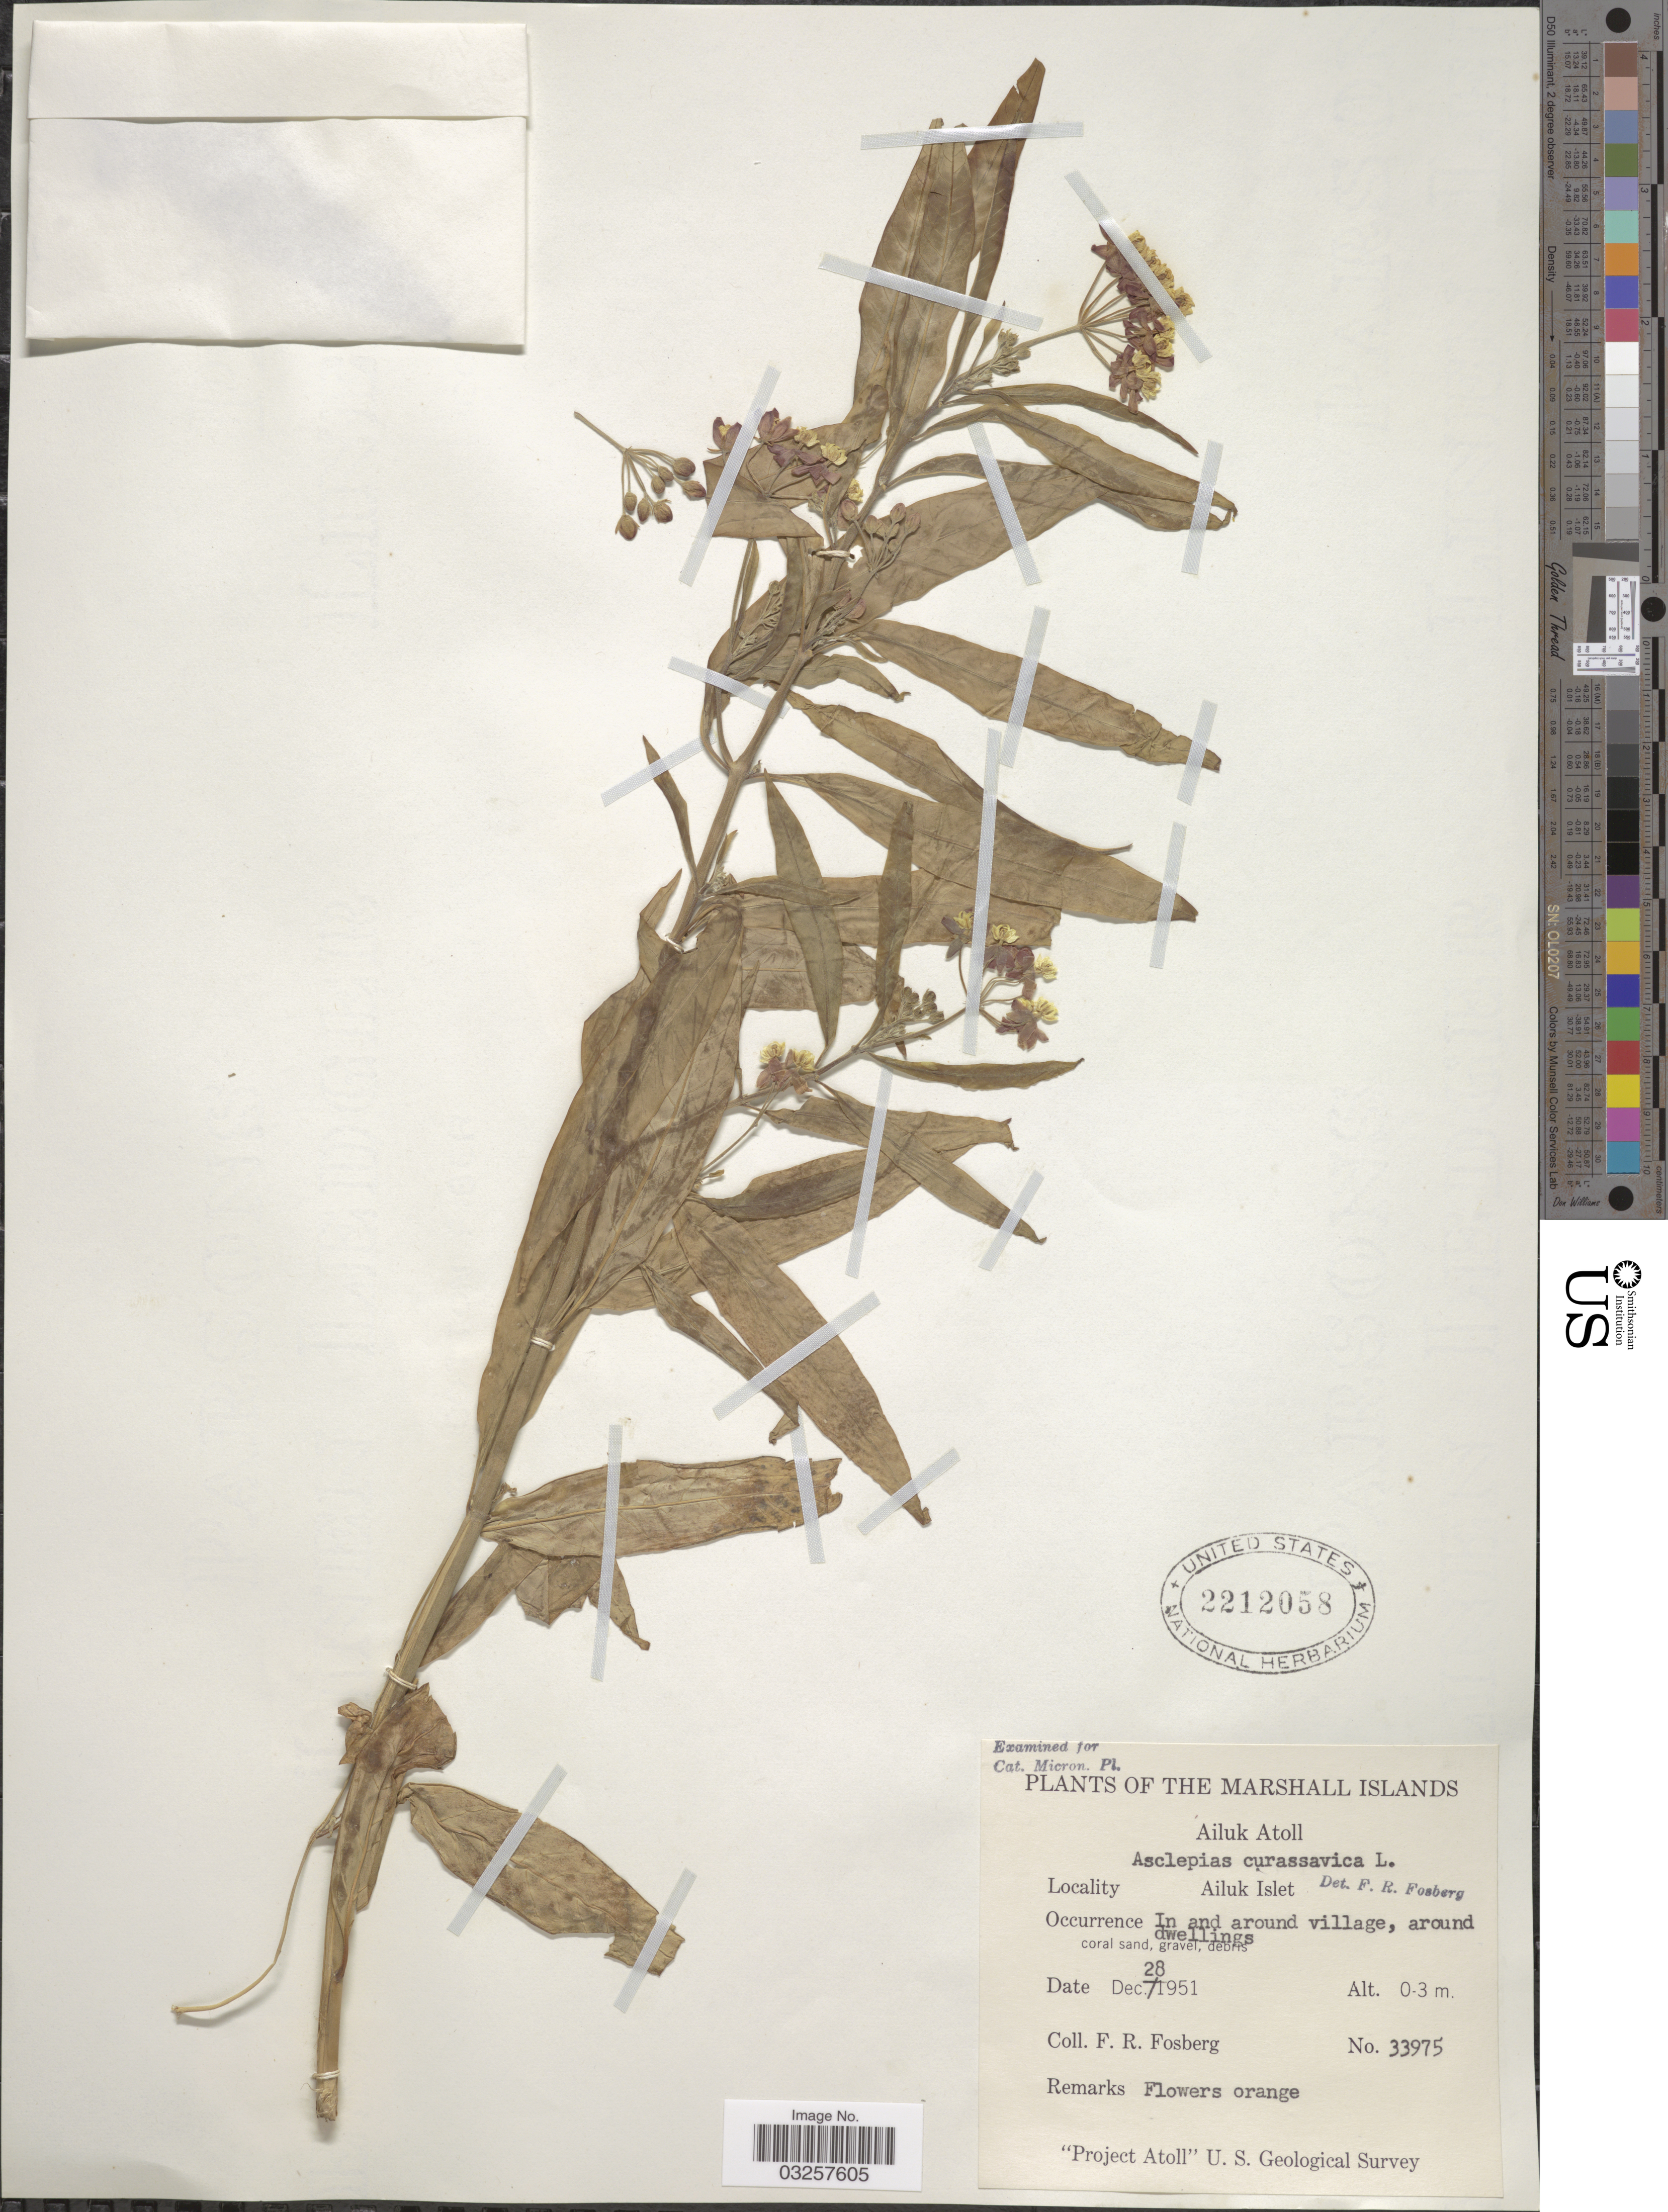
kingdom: Plantae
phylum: Tracheophyta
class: Magnoliopsida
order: Gentianales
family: Apocynaceae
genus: Asclepias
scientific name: Asclepias curassavica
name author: L.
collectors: F. R. Fosberg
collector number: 33975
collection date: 1951-12-28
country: Marshall Islands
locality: Ailuk Atoll. Ailuk Islet.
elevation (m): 0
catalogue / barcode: US 2212058